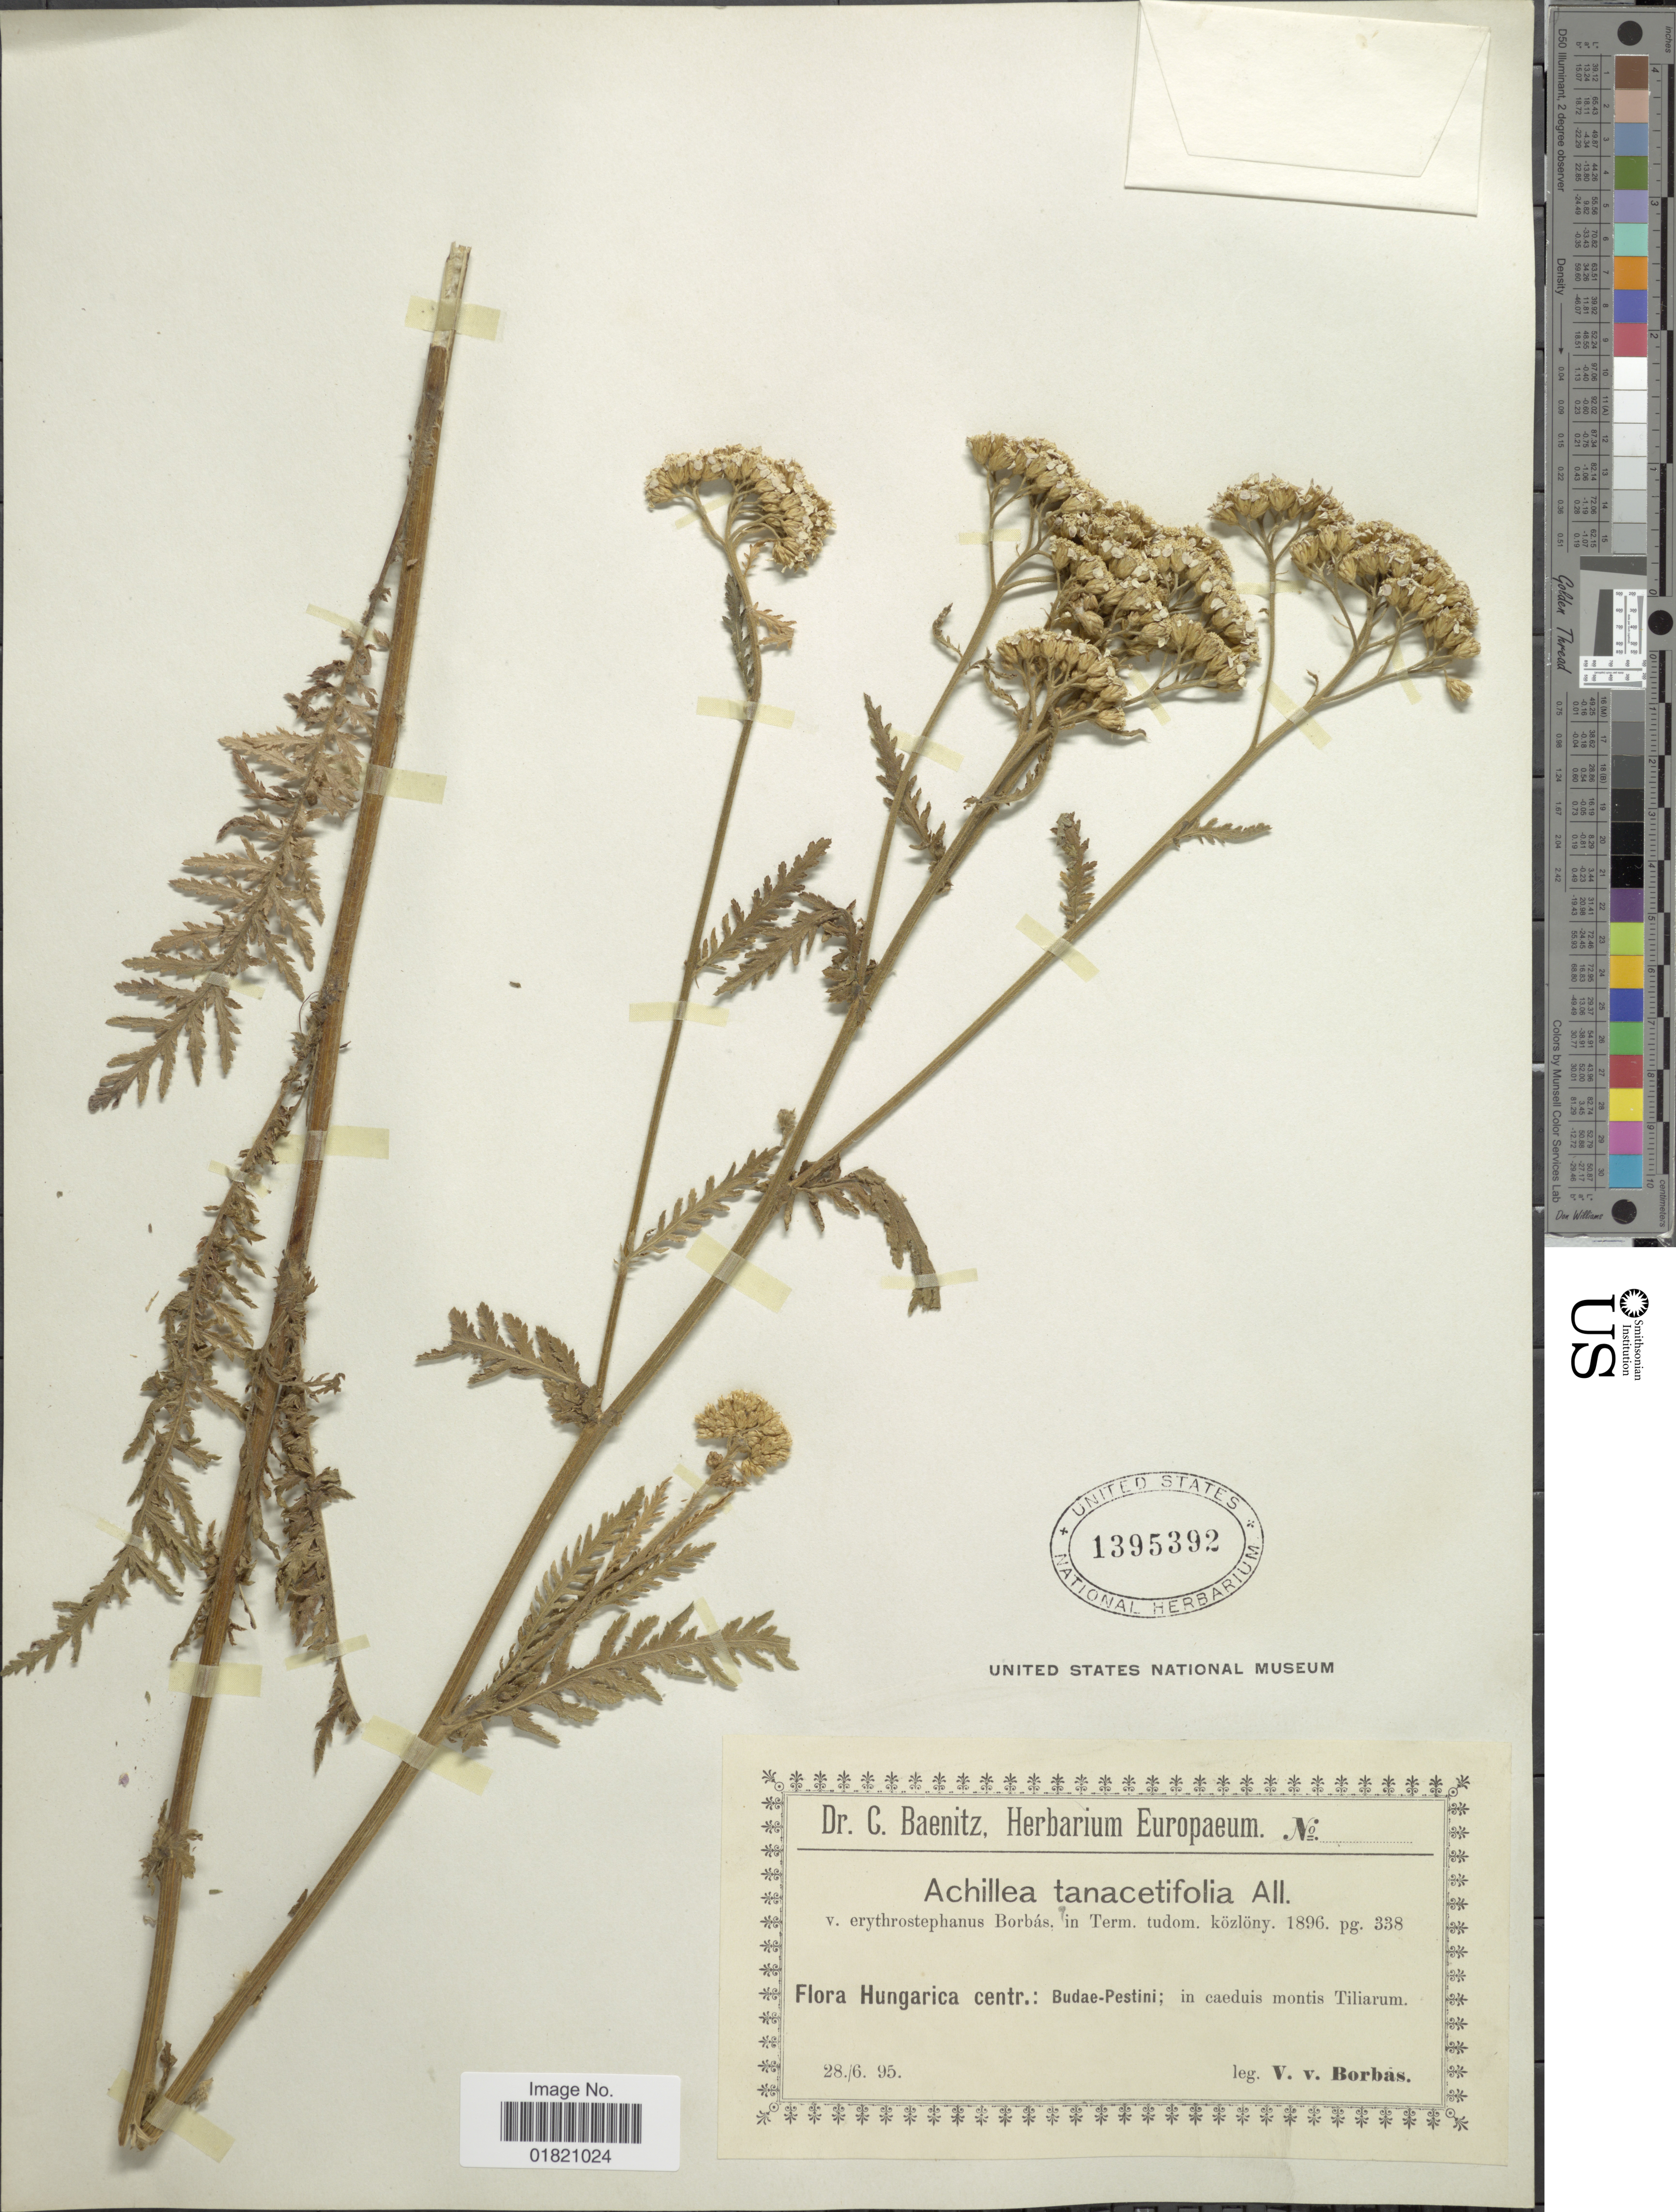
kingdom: Plantae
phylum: Tracheophyta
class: Magnoliopsida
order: Asterales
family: Asteraceae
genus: Achillea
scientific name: Achillea tanacetifolia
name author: All.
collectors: V. von Borbás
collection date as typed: Transcribed d/m/y: 28/6/95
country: Hungary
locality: Budae-Pestini; montis Tiliarum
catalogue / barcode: US 1395392